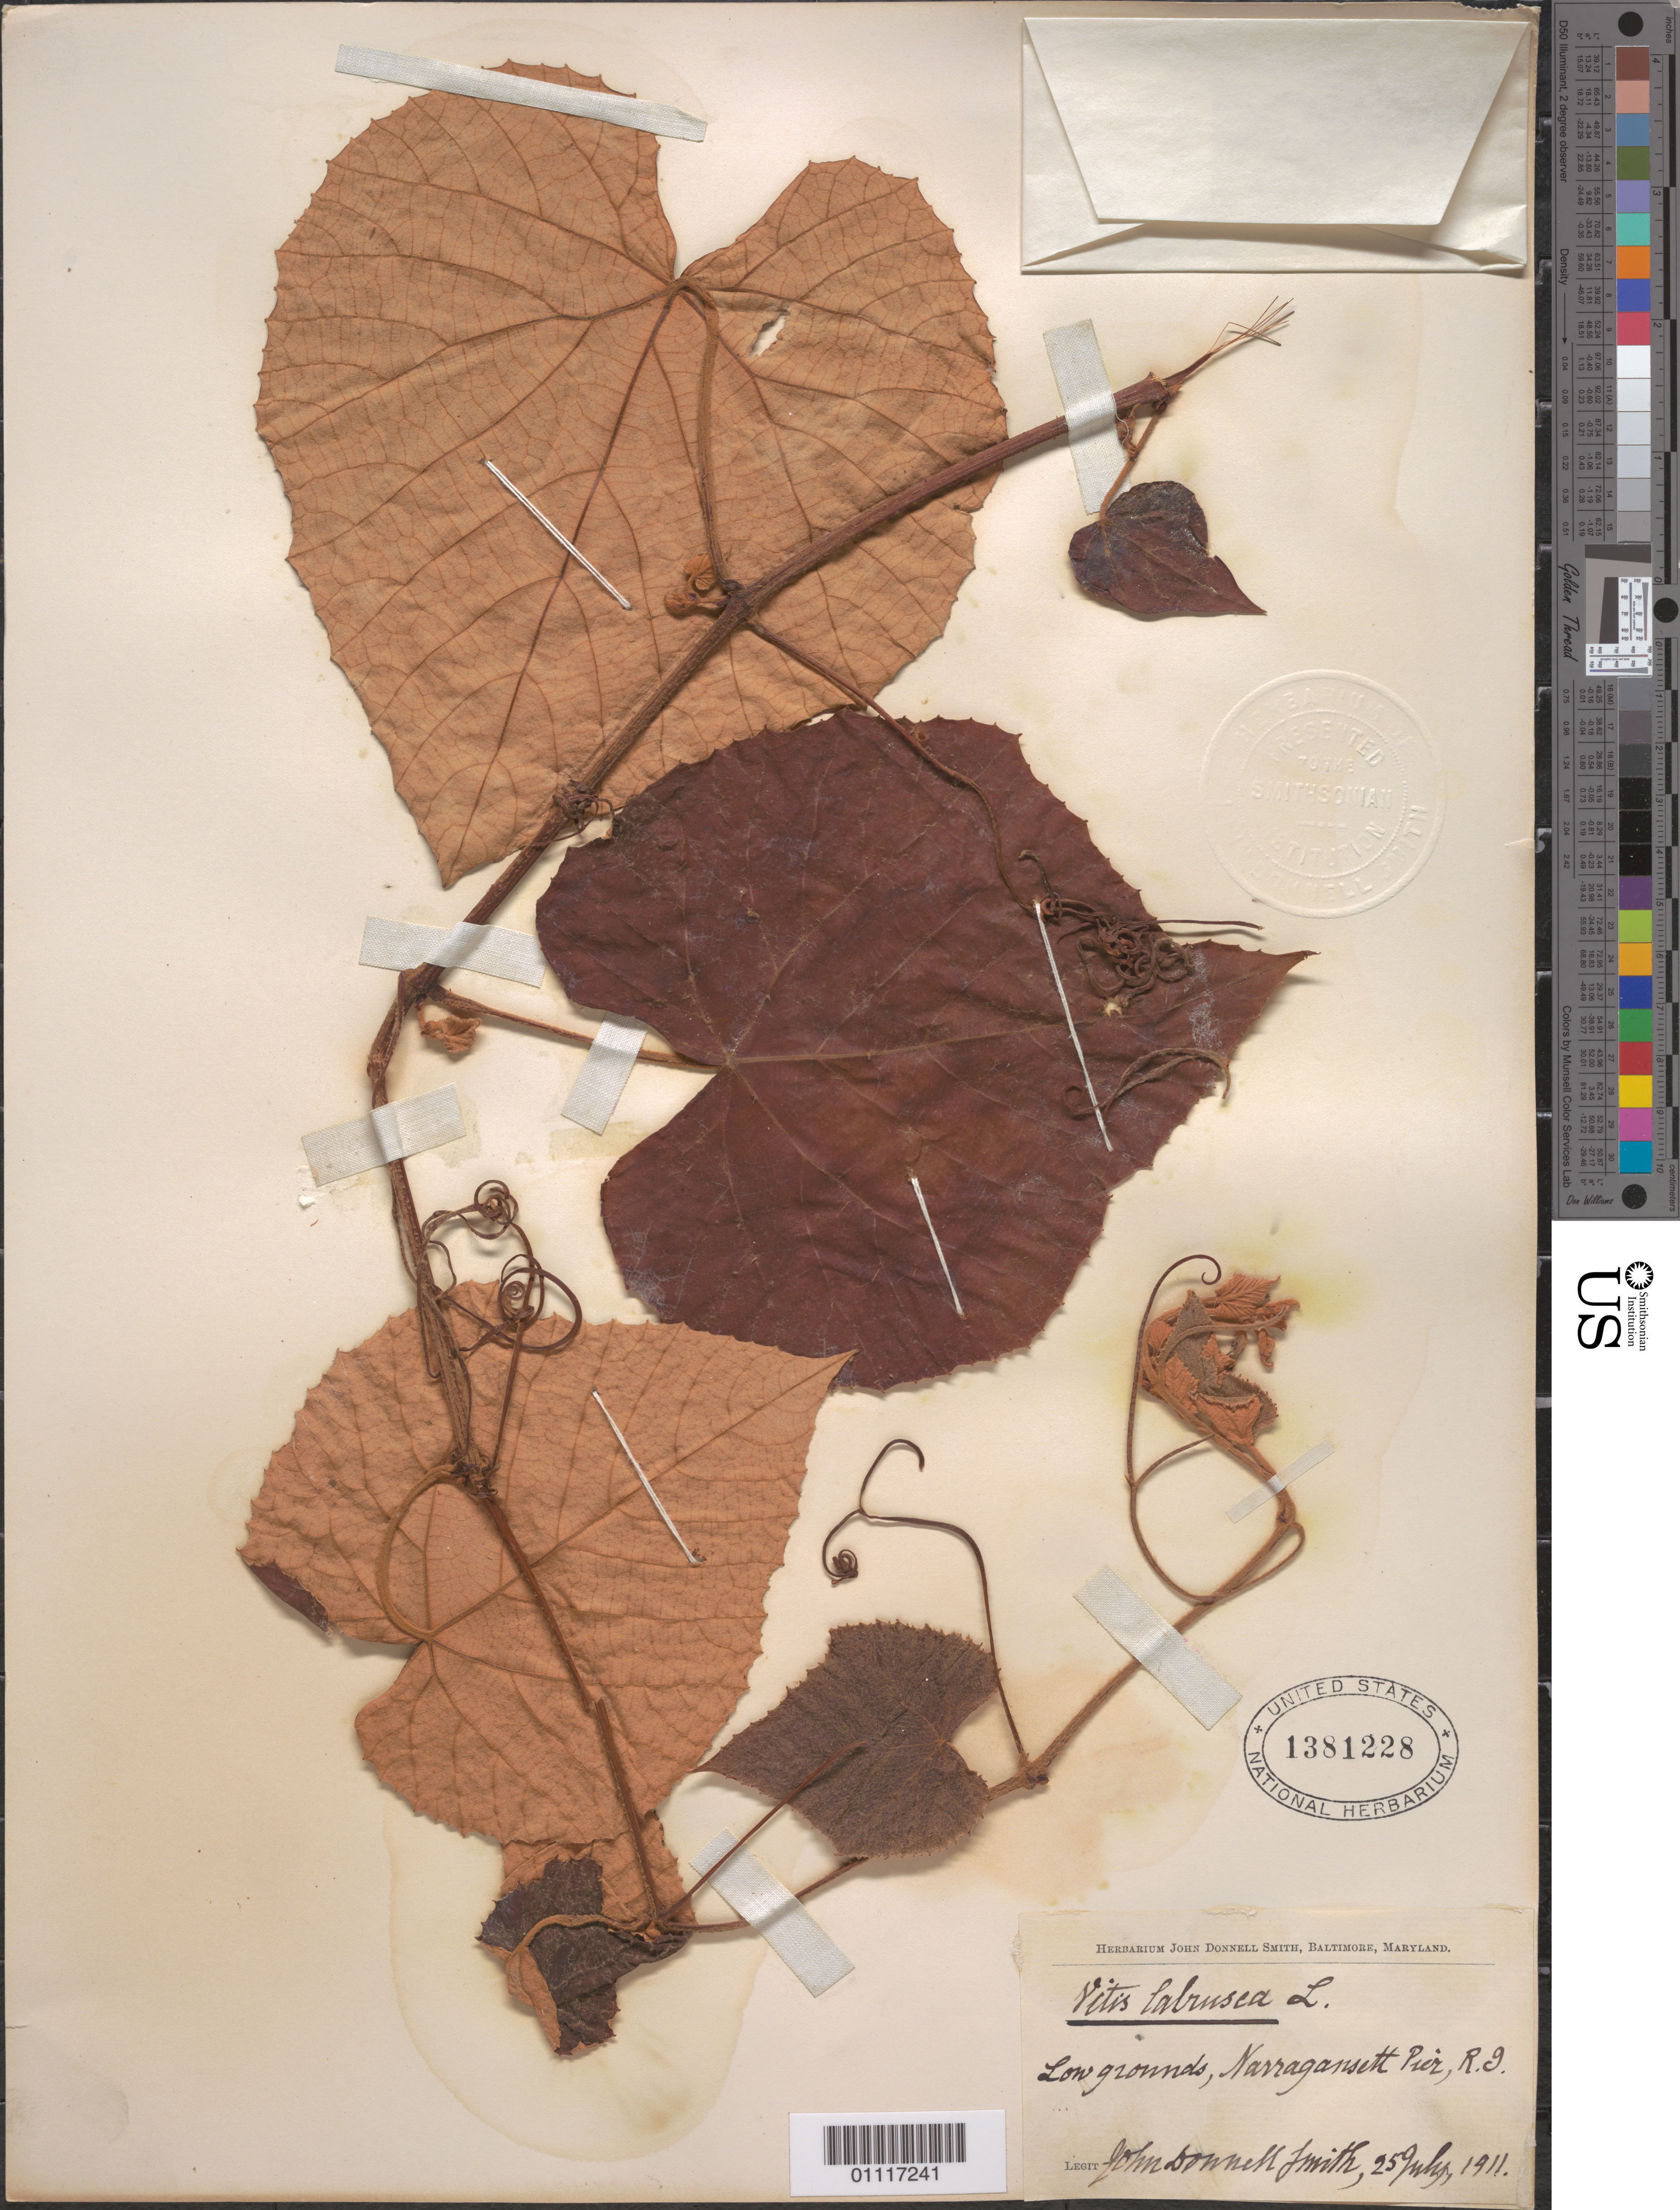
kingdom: Plantae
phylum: Tracheophyta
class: Magnoliopsida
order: Vitales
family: Vitaceae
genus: Vitis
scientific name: Vitis labrusca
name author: L.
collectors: ex Herb. John Donnell Smith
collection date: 1911-07-25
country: United States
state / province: Rhode Island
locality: Low grounds, Narragansett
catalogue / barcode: US 1381228